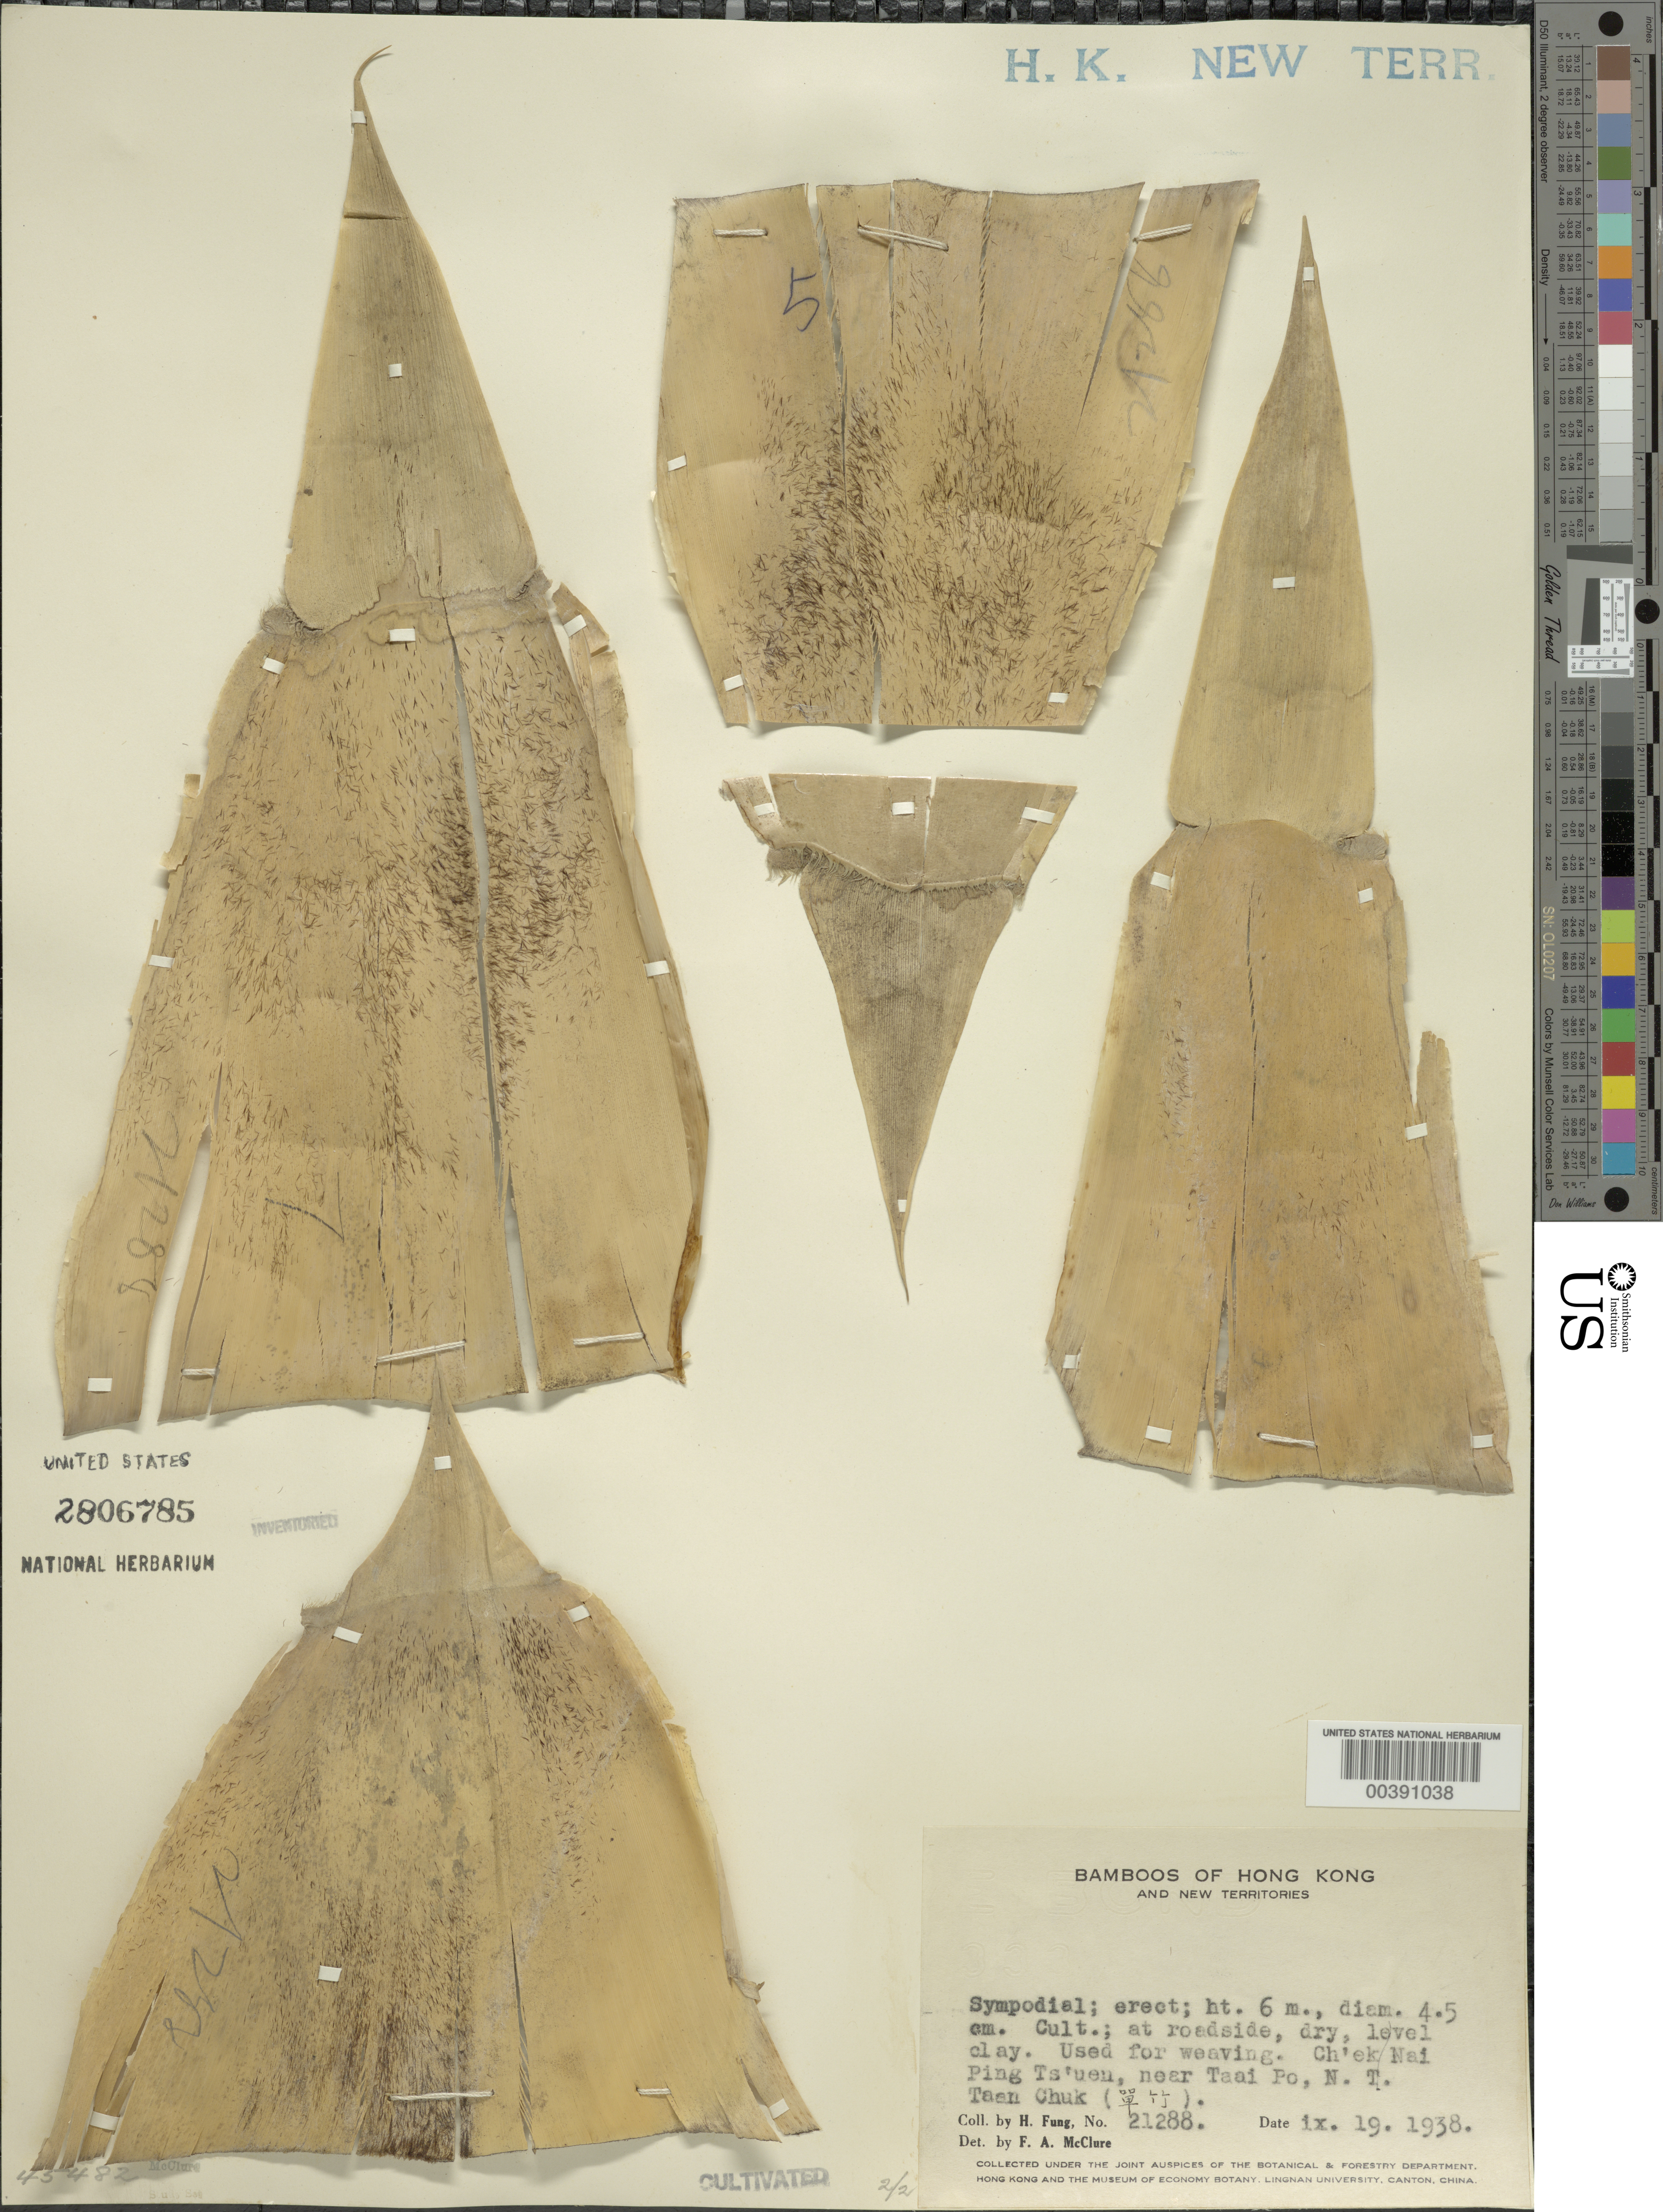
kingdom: Plantae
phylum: Tracheophyta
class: Liliopsida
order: Poales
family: Poaceae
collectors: H. L. Fung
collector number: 21288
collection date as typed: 19 Sep 1938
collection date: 1938-09-19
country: China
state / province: Hong Kong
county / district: New Territories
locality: Taai po, ch'ek nai p'ing t'uen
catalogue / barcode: US 2806785